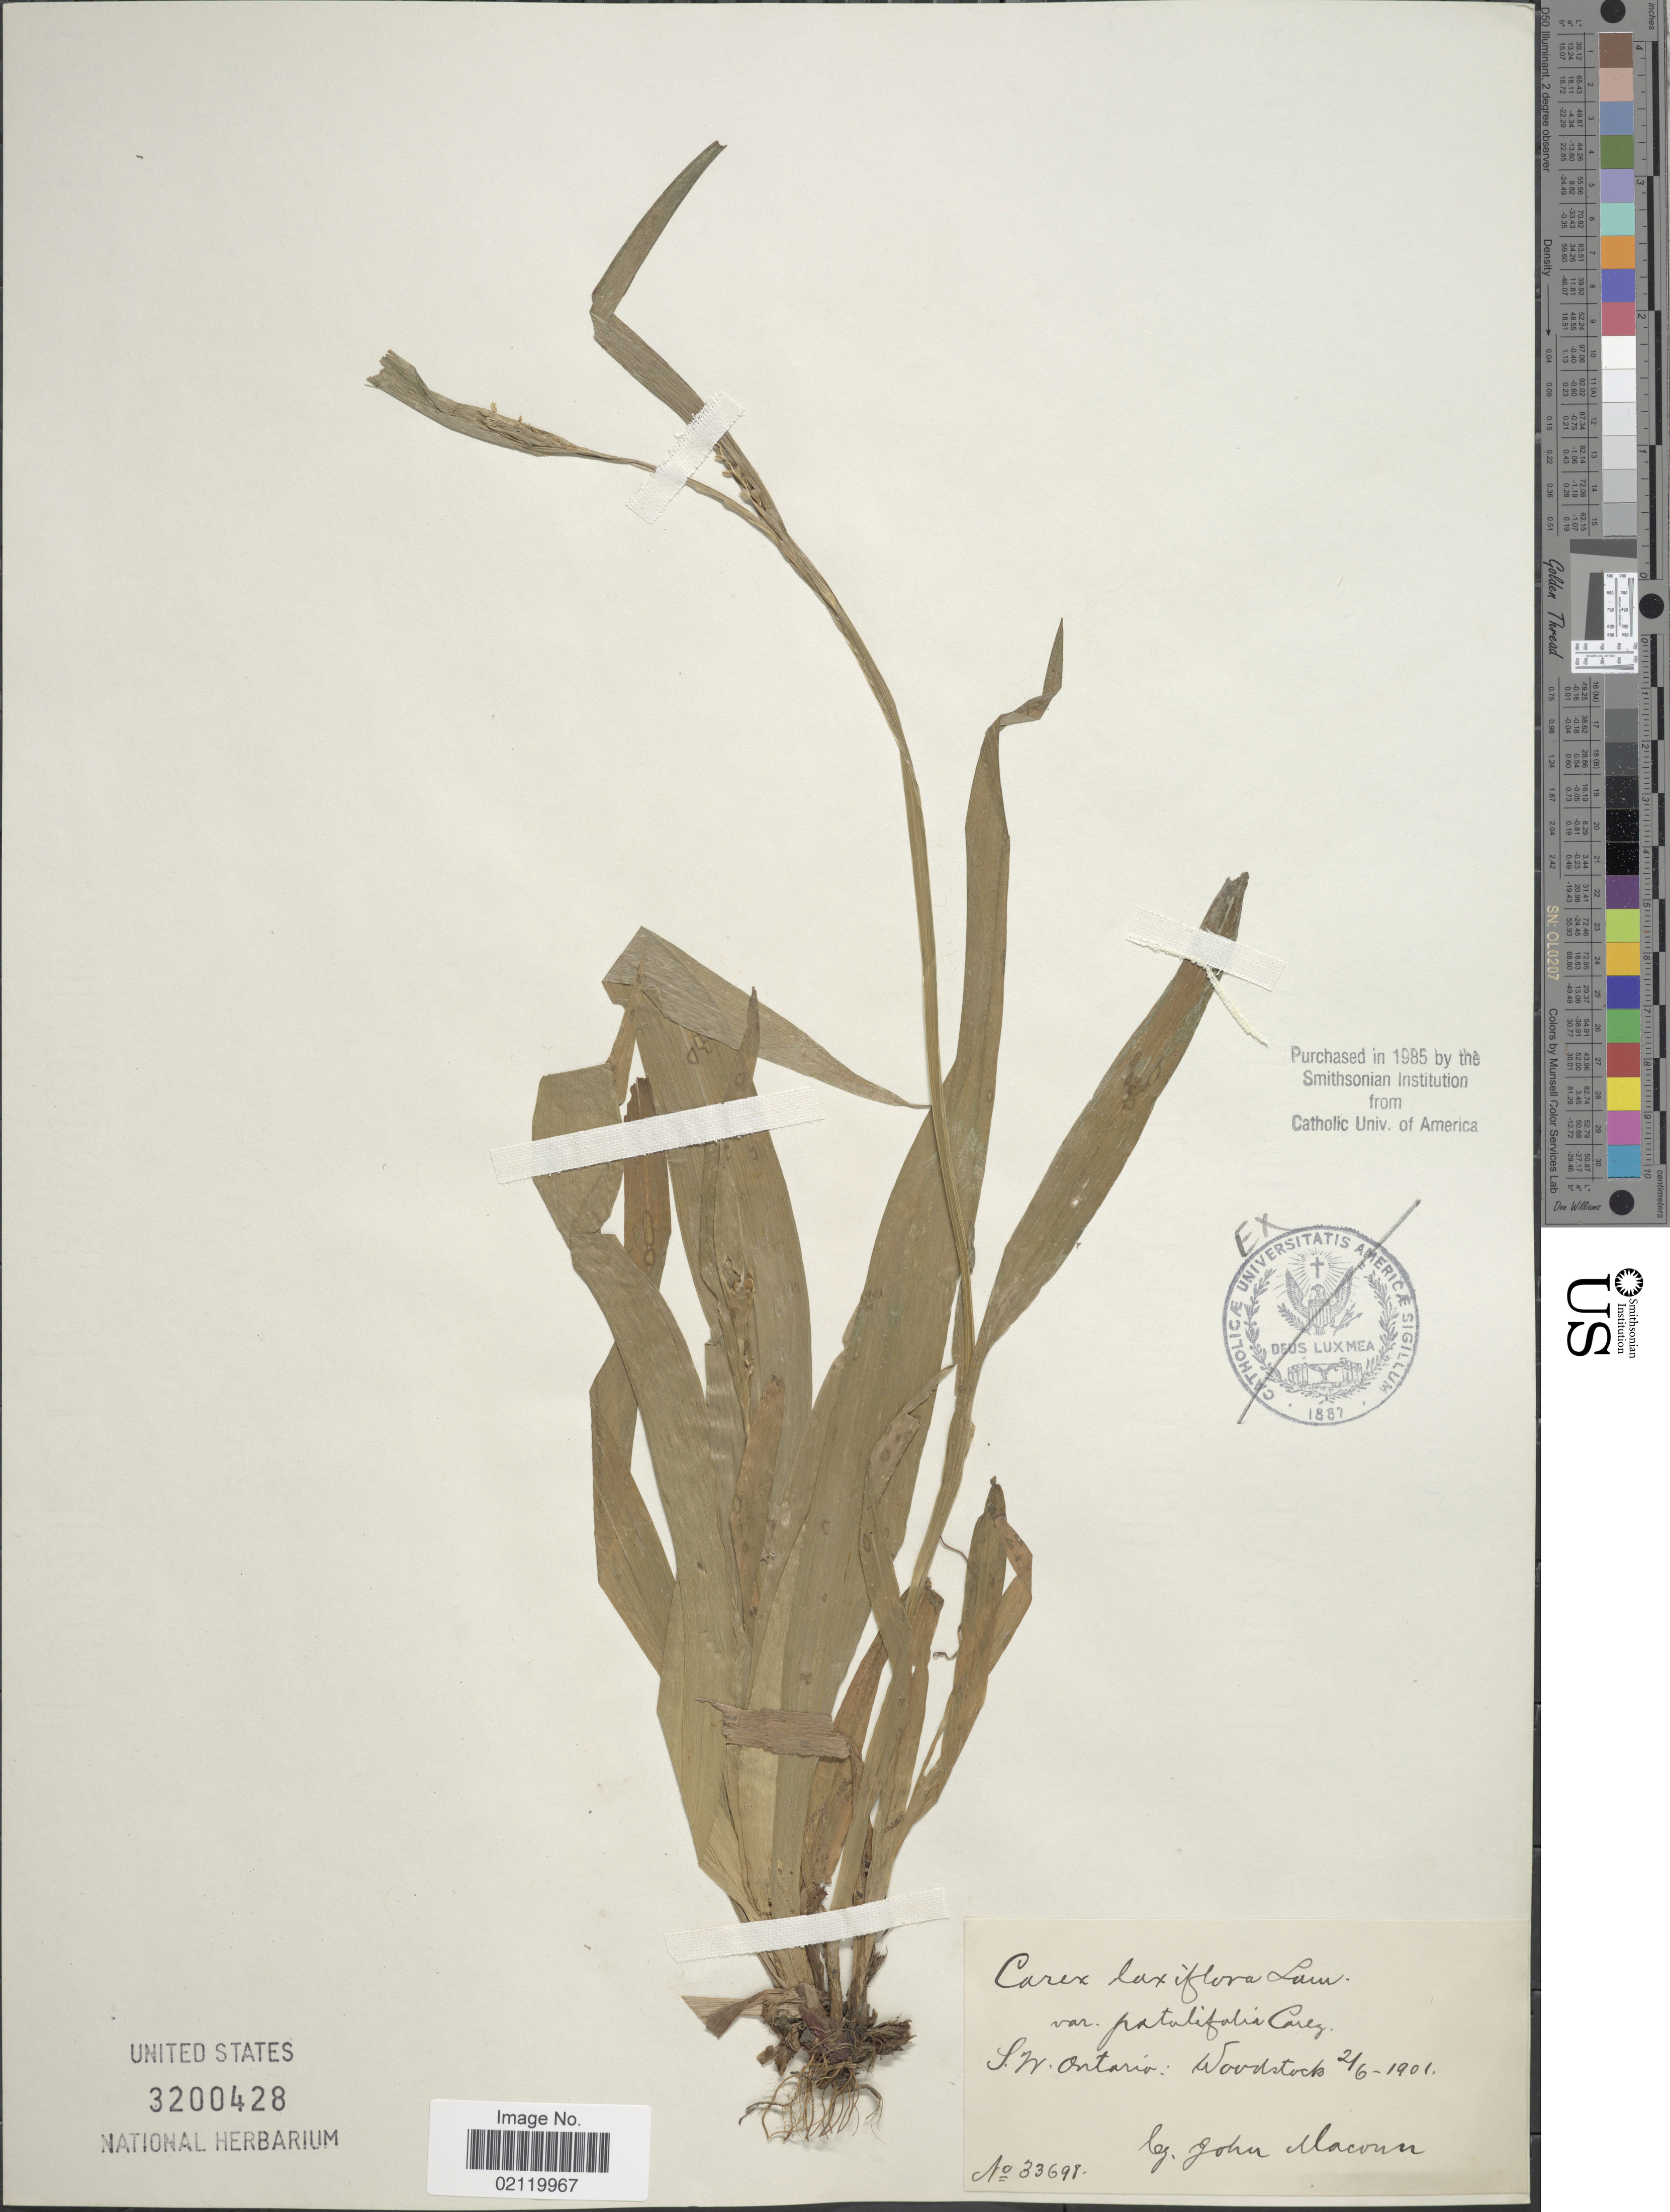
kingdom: Plantae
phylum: Tracheophyta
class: Liliopsida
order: Poales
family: Cyperaceae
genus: Carex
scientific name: Carex laxiflora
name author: Lam.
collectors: J. Macoun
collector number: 33698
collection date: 1901-02-06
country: Canada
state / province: Ontario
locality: S.W. Ontario: Woodstock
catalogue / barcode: US 3200428